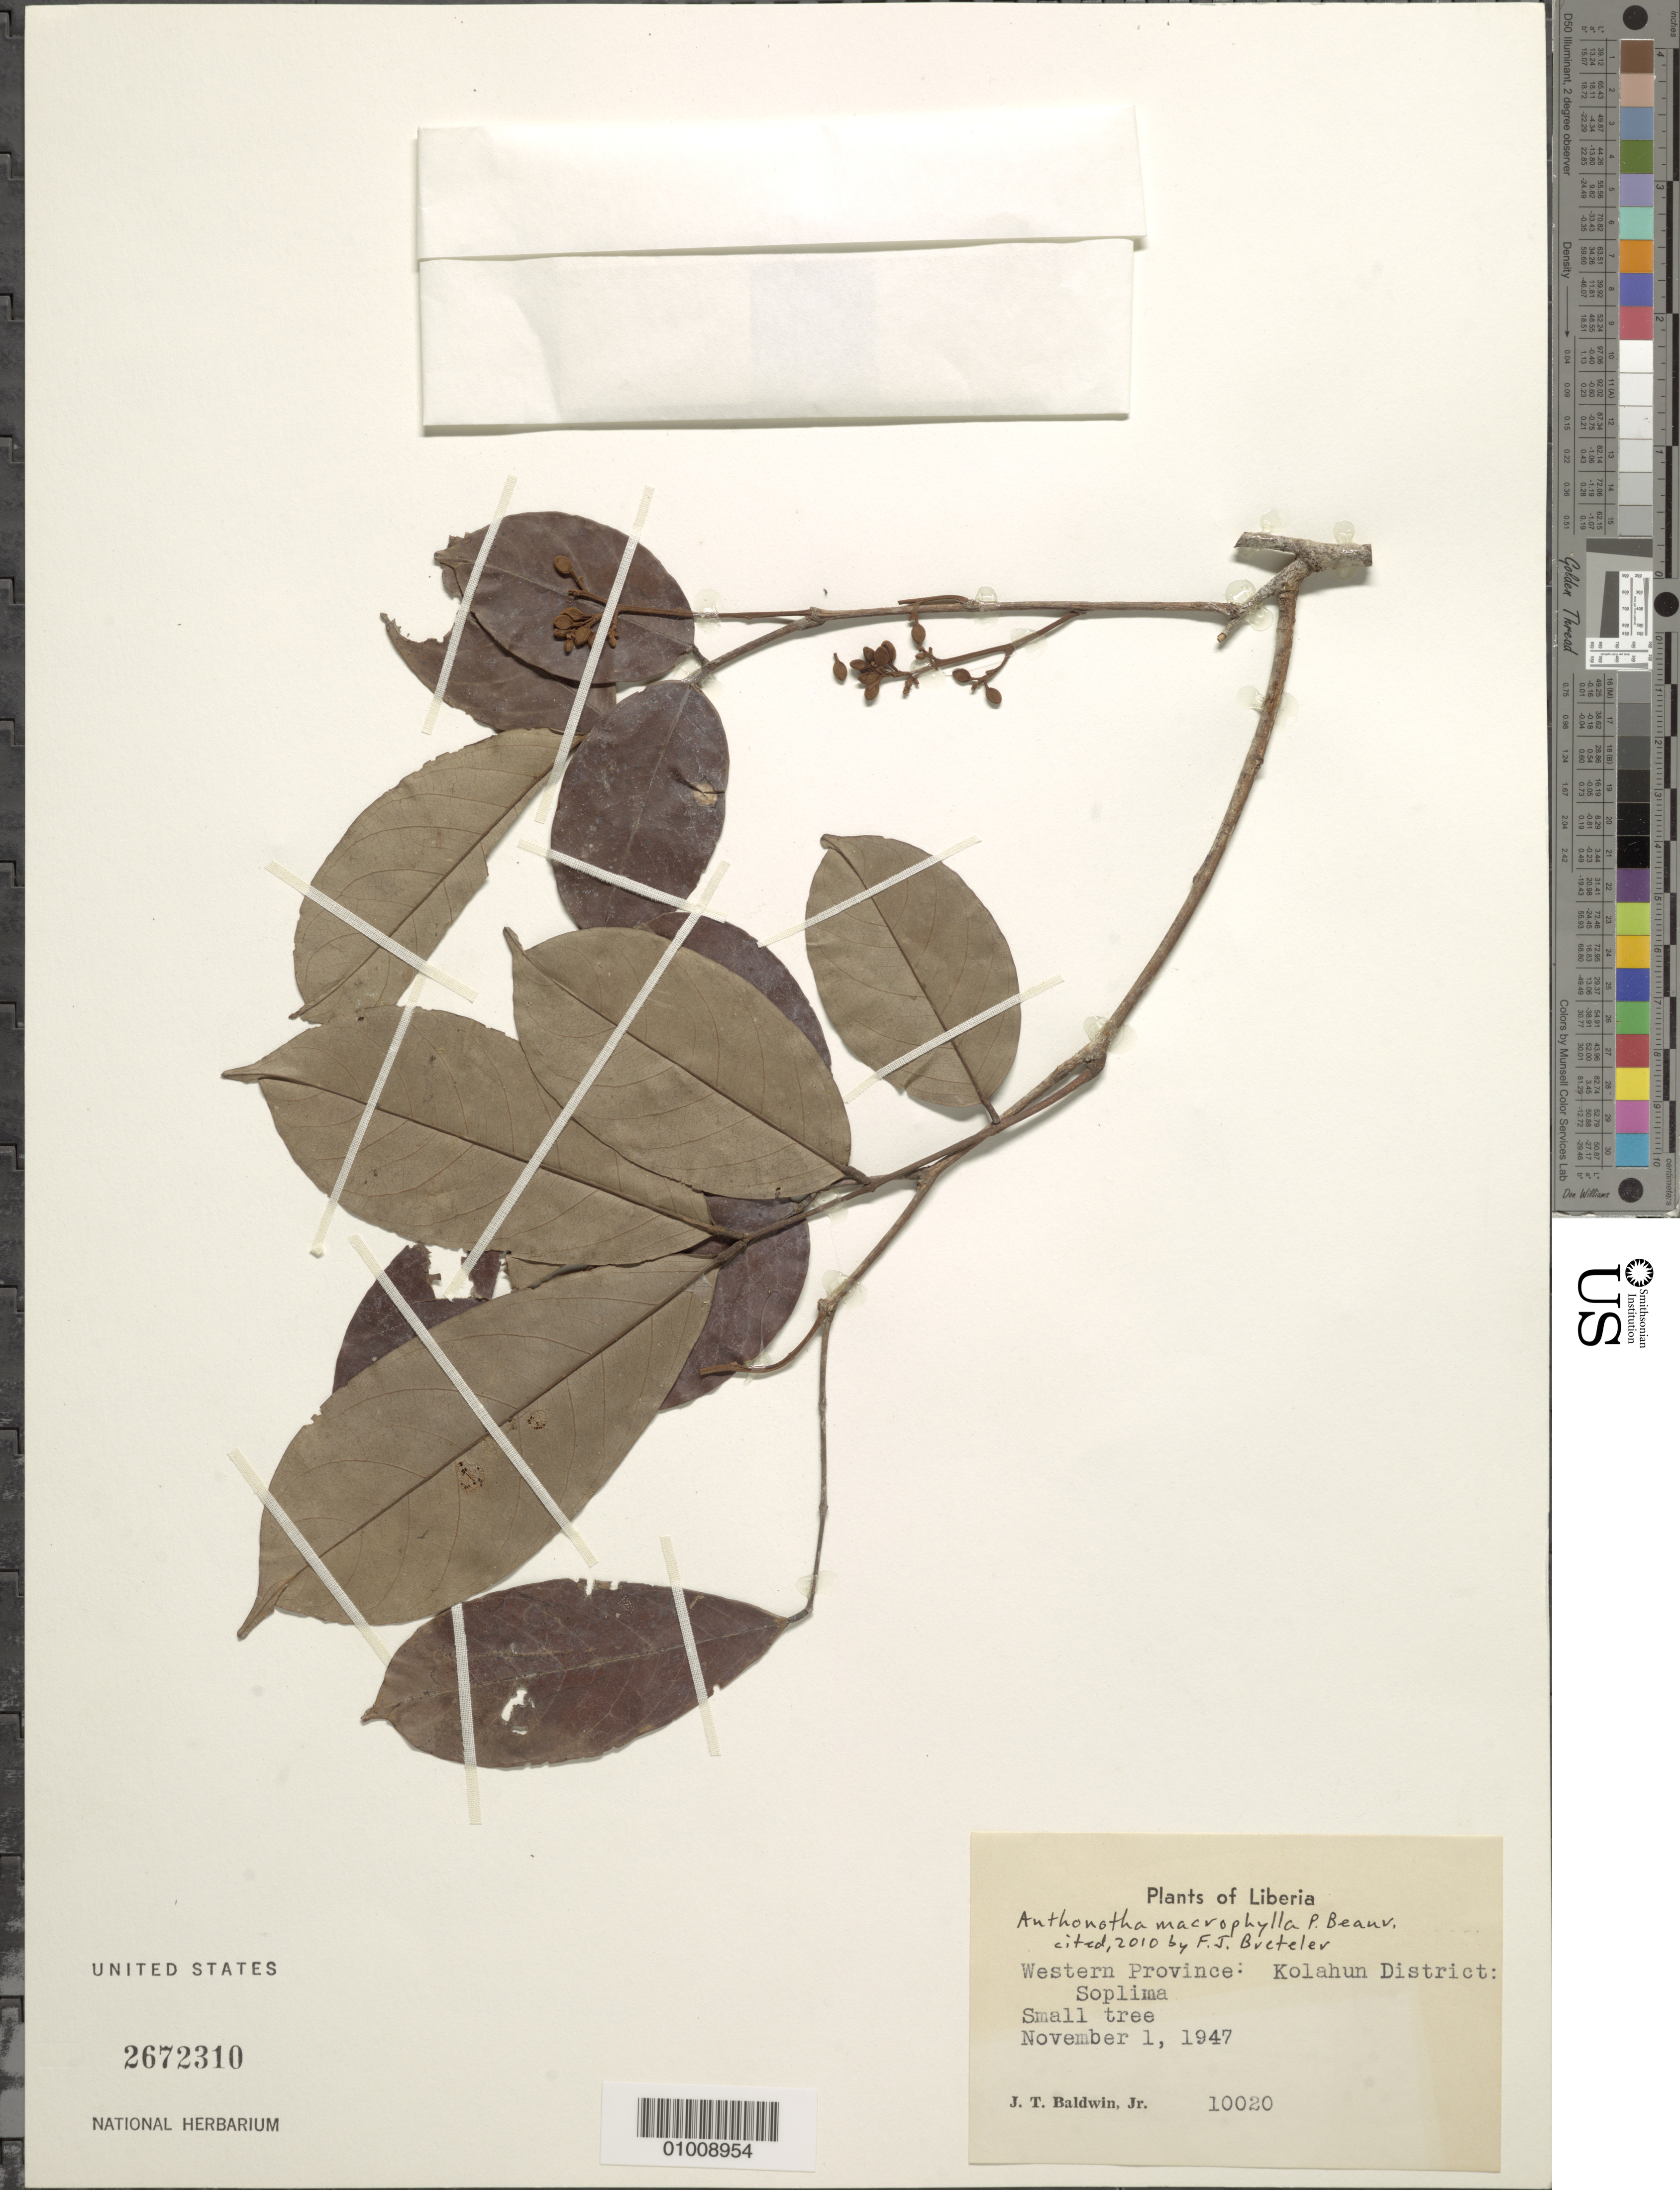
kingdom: Plantae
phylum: Tracheophyta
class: Magnoliopsida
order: Fabales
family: Fabaceae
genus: Anthonotha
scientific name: Anthonotha macrophylla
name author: P. Beauv.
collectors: J. T. Baldwin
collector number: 10020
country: Liberia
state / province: Lofa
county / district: Kolahun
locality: Soplima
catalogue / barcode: US 2672310